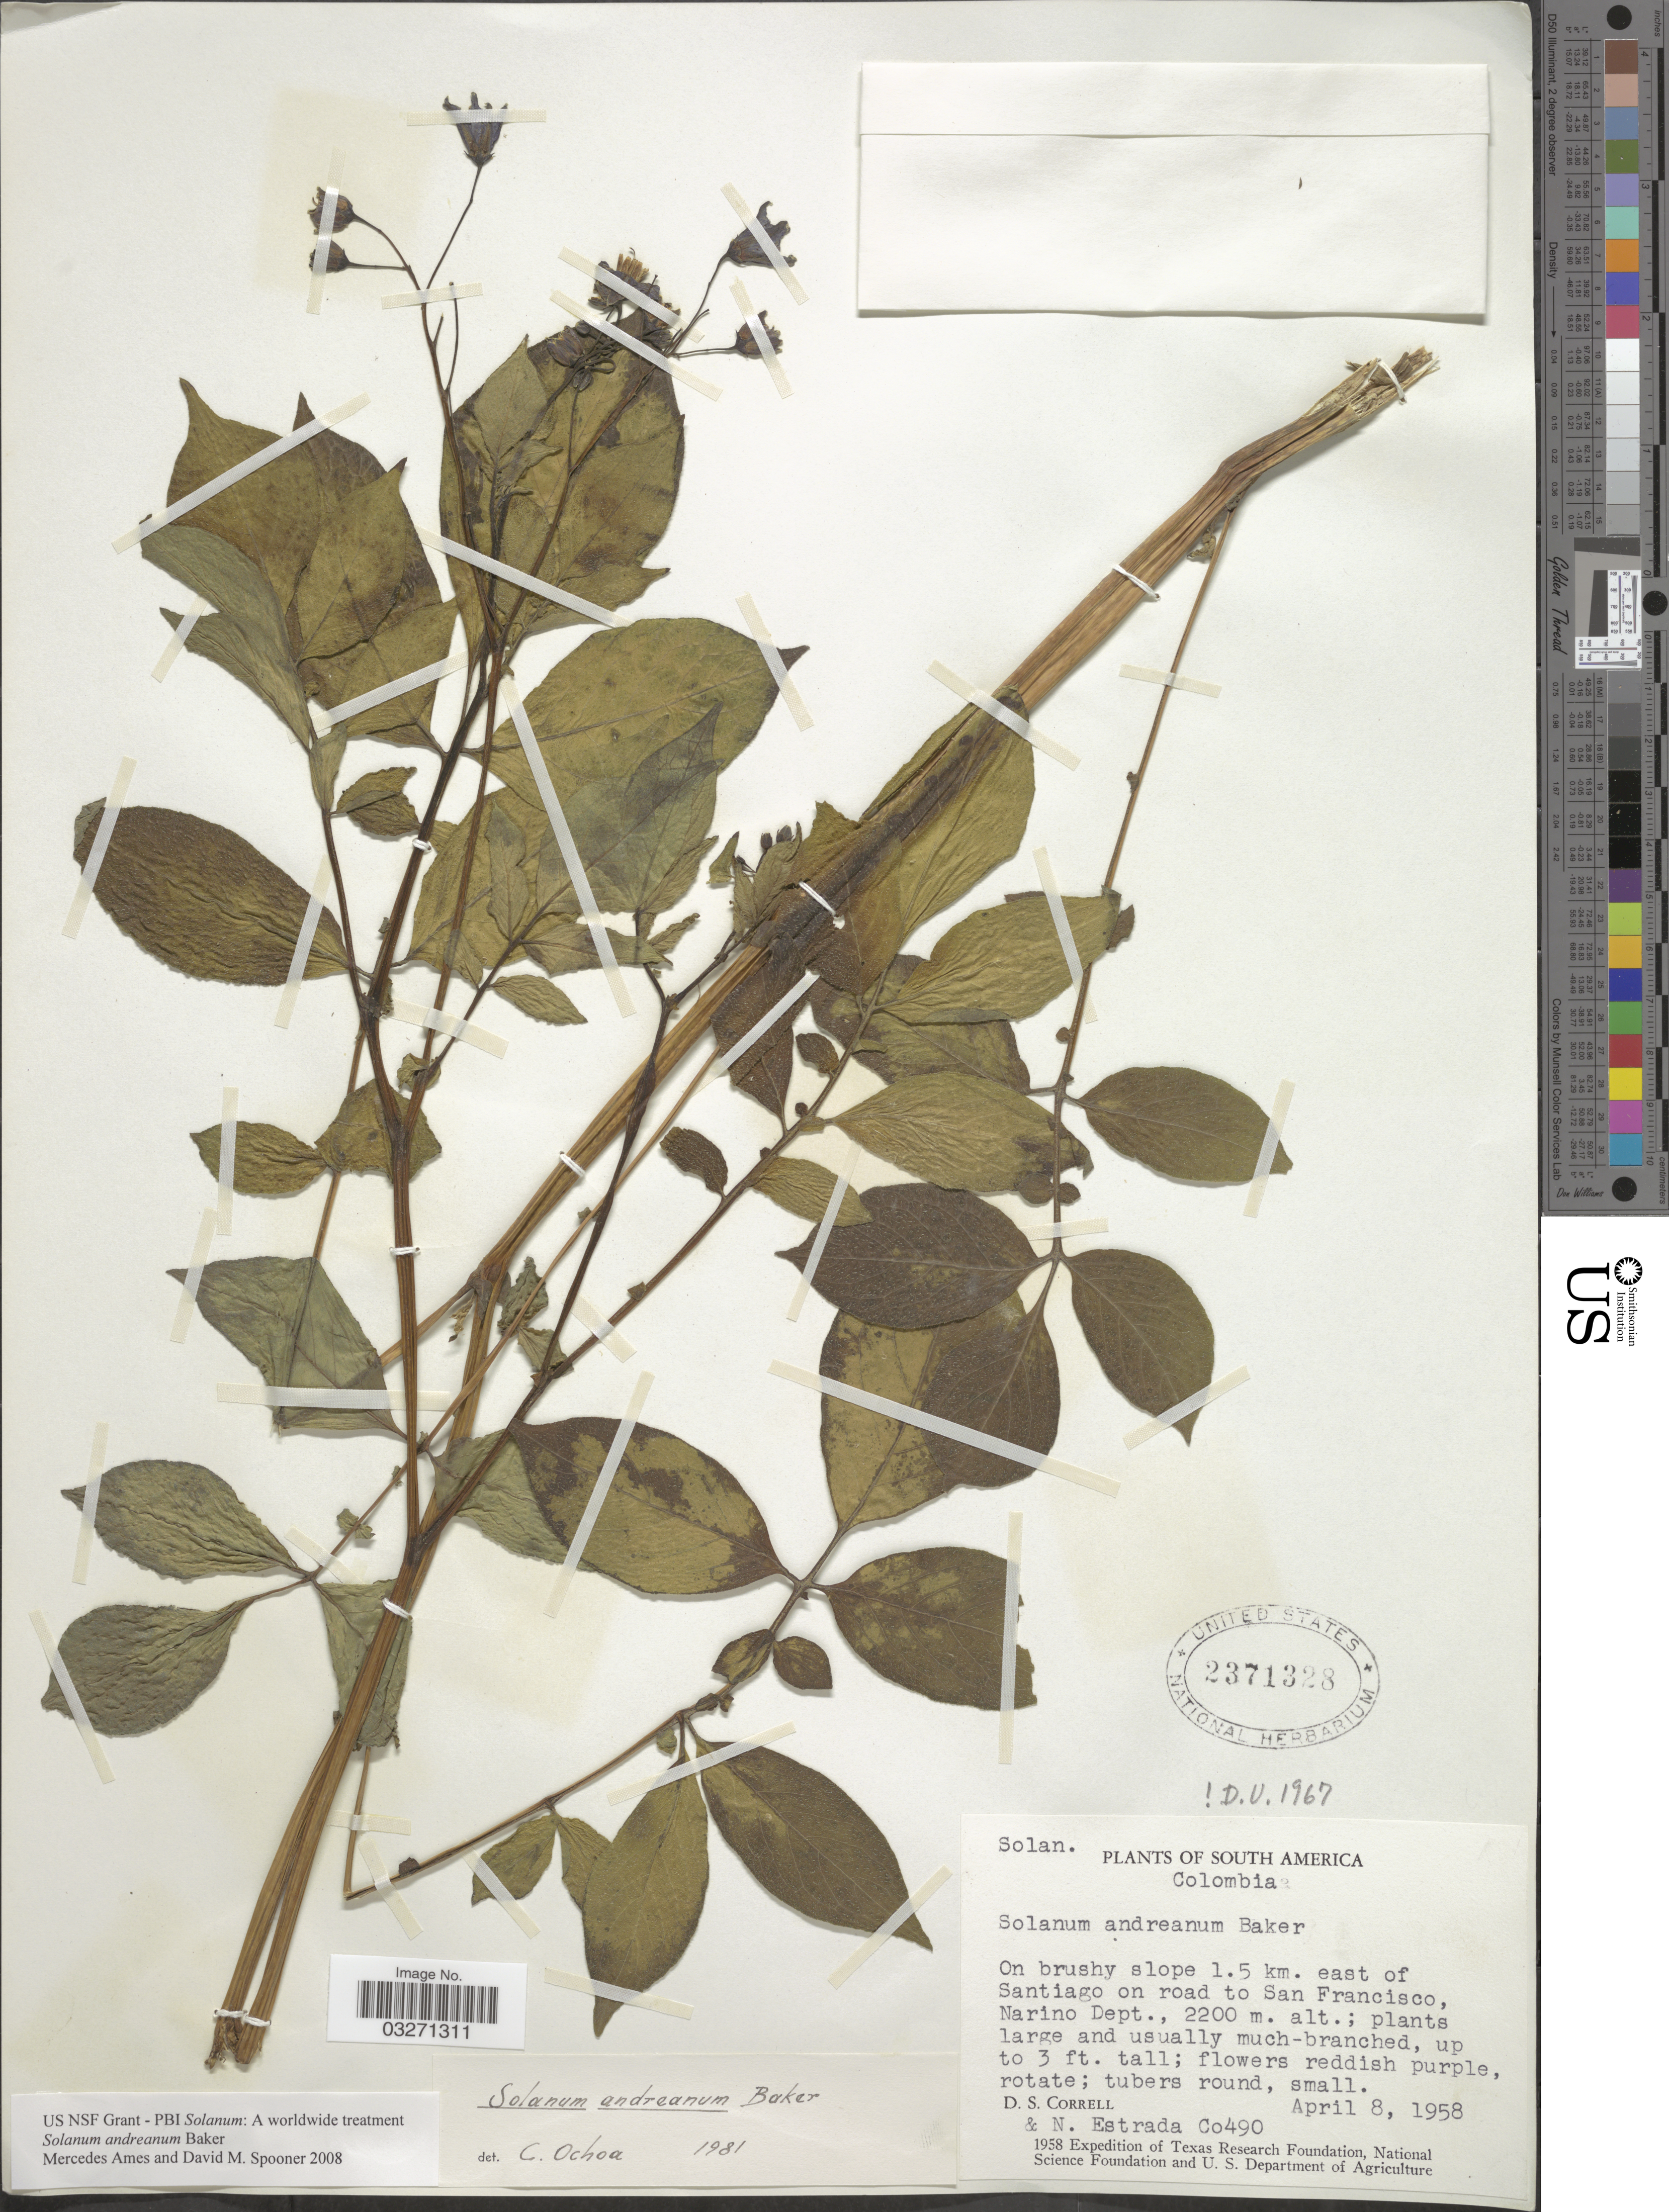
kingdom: Plantae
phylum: Tracheophyta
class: Magnoliopsida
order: Solanales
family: Solanaceae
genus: Solanum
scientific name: Solanum andreanum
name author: Baker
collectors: D. S. Correll & N. Estrada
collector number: Co490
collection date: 1958-04-08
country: Colombia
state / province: Nariño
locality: On brushy slope 1.5 km. east of Santiago on road to San Francisco, Narino Dept.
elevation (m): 2200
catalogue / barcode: US 2371328